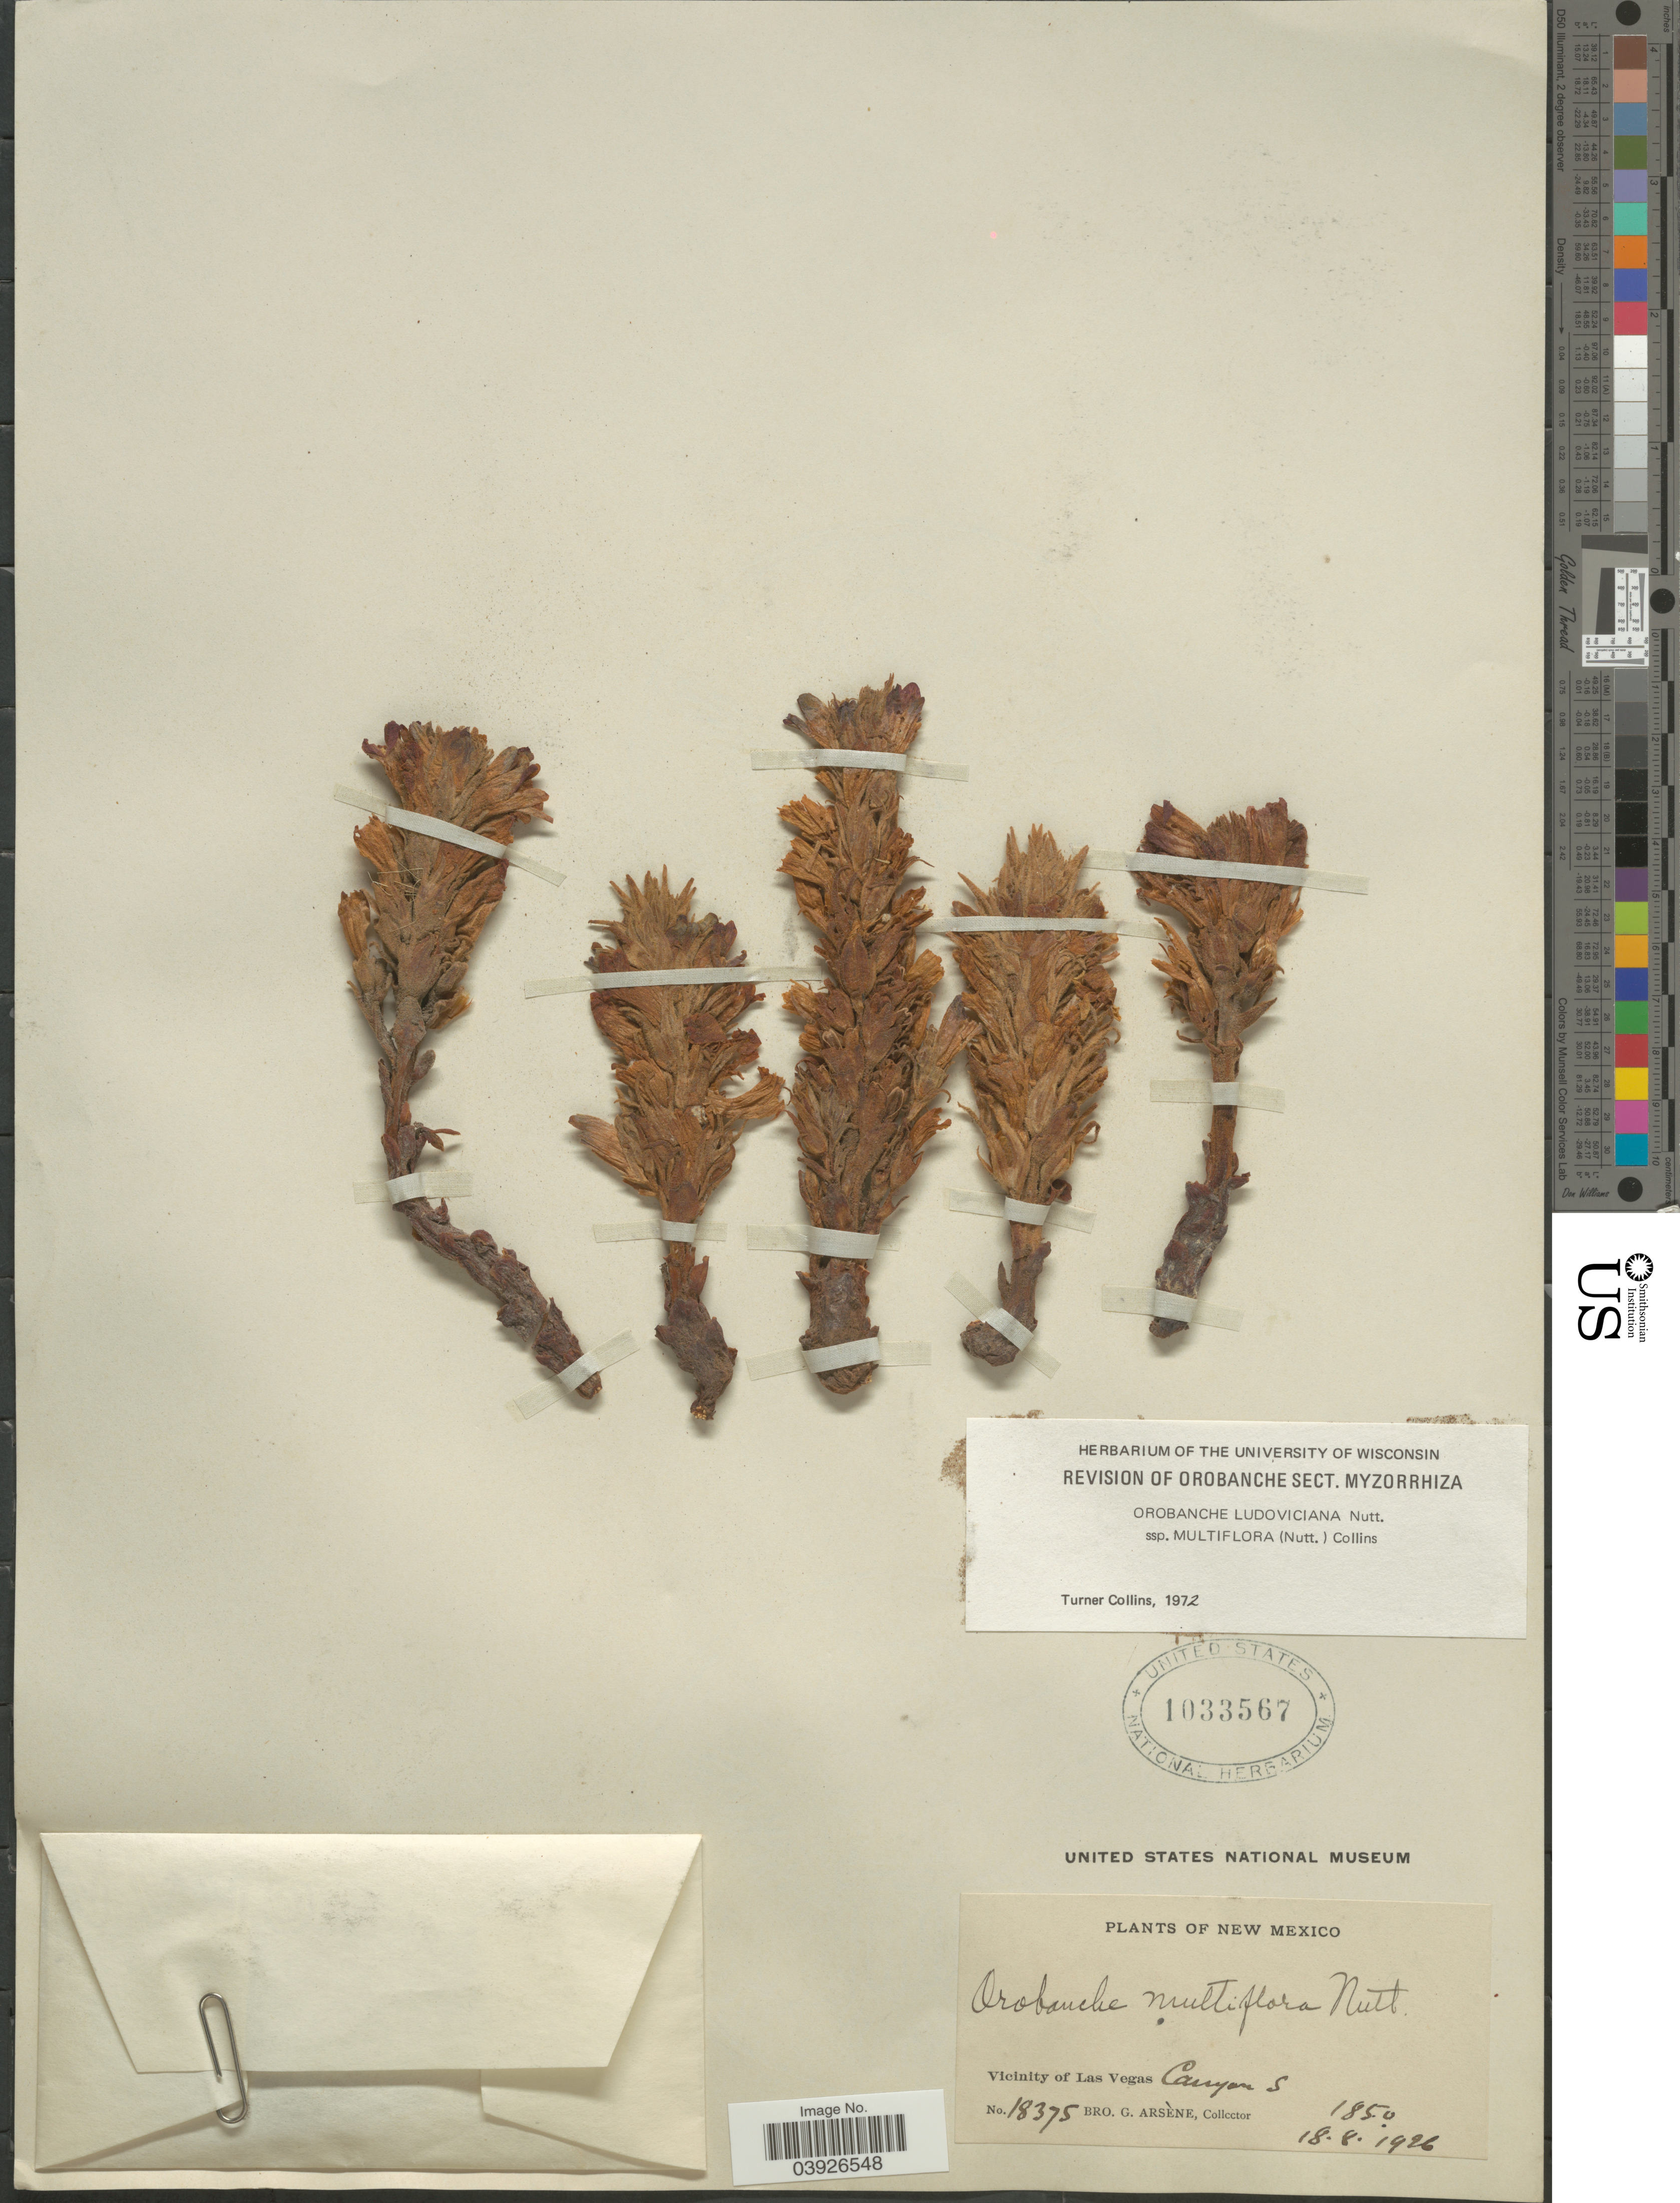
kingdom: Plantae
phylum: Tracheophyta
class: Magnoliopsida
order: Lamiales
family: Orobanchaceae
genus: Orobanche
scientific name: Orobanche ludoviciana subsp. multiflora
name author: Nutt.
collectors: Bro. G. Arsène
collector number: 18375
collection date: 1926-08-18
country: United States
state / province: New Mexico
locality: Vicinity of Las Vegas, Canyon S.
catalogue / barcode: US 1033567